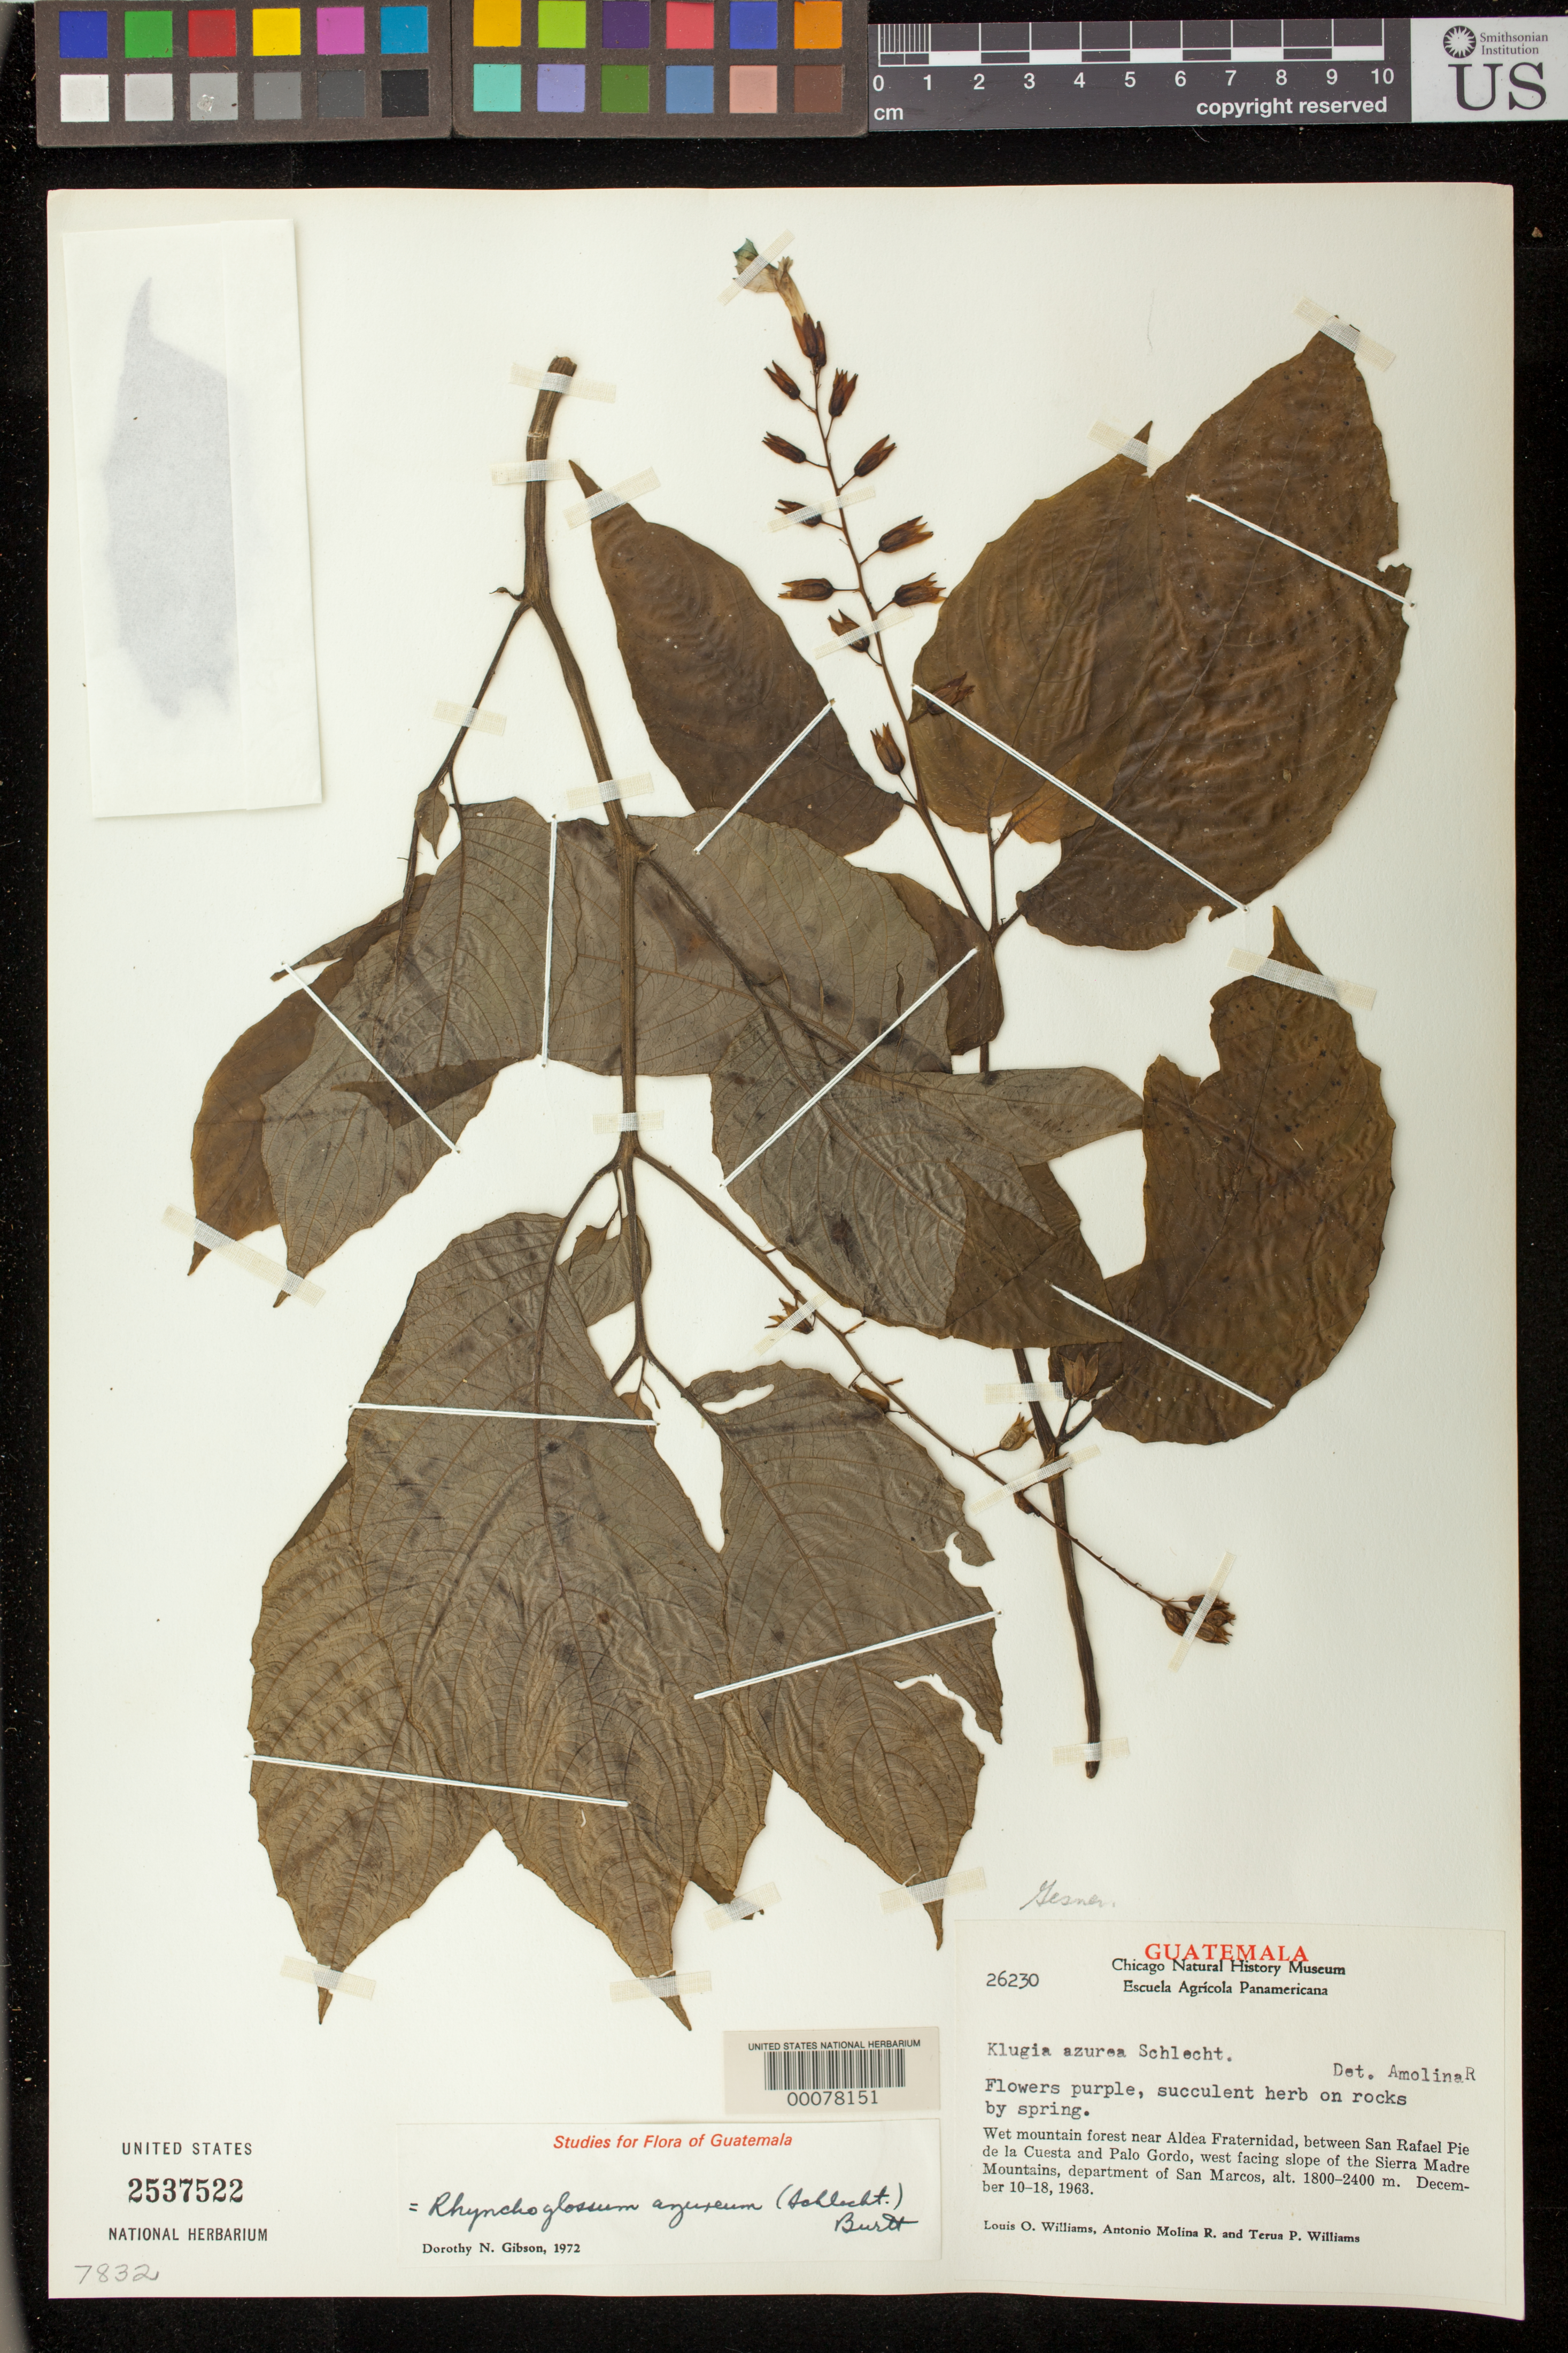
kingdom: Plantae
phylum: Tracheophyta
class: Magnoliopsida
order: Lamiales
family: Gesneriaceae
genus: Rhynchoglossum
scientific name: Rhynchoglossum azureum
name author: (Schltdl.) B.L. Burtt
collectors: L. O. Williams, A. Molina R. & T. P. Williams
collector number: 26230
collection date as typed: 10-18 Dec 1963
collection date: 1963-12-10/1963-12-18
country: Guatemala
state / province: San Marcos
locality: Near Aldea Fraternidad, between San Rafael Pie de La Cuesta and Palo Gordo, west facing slope of the Sierra Madre Mountains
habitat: Wet mountain forest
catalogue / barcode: US 2537522